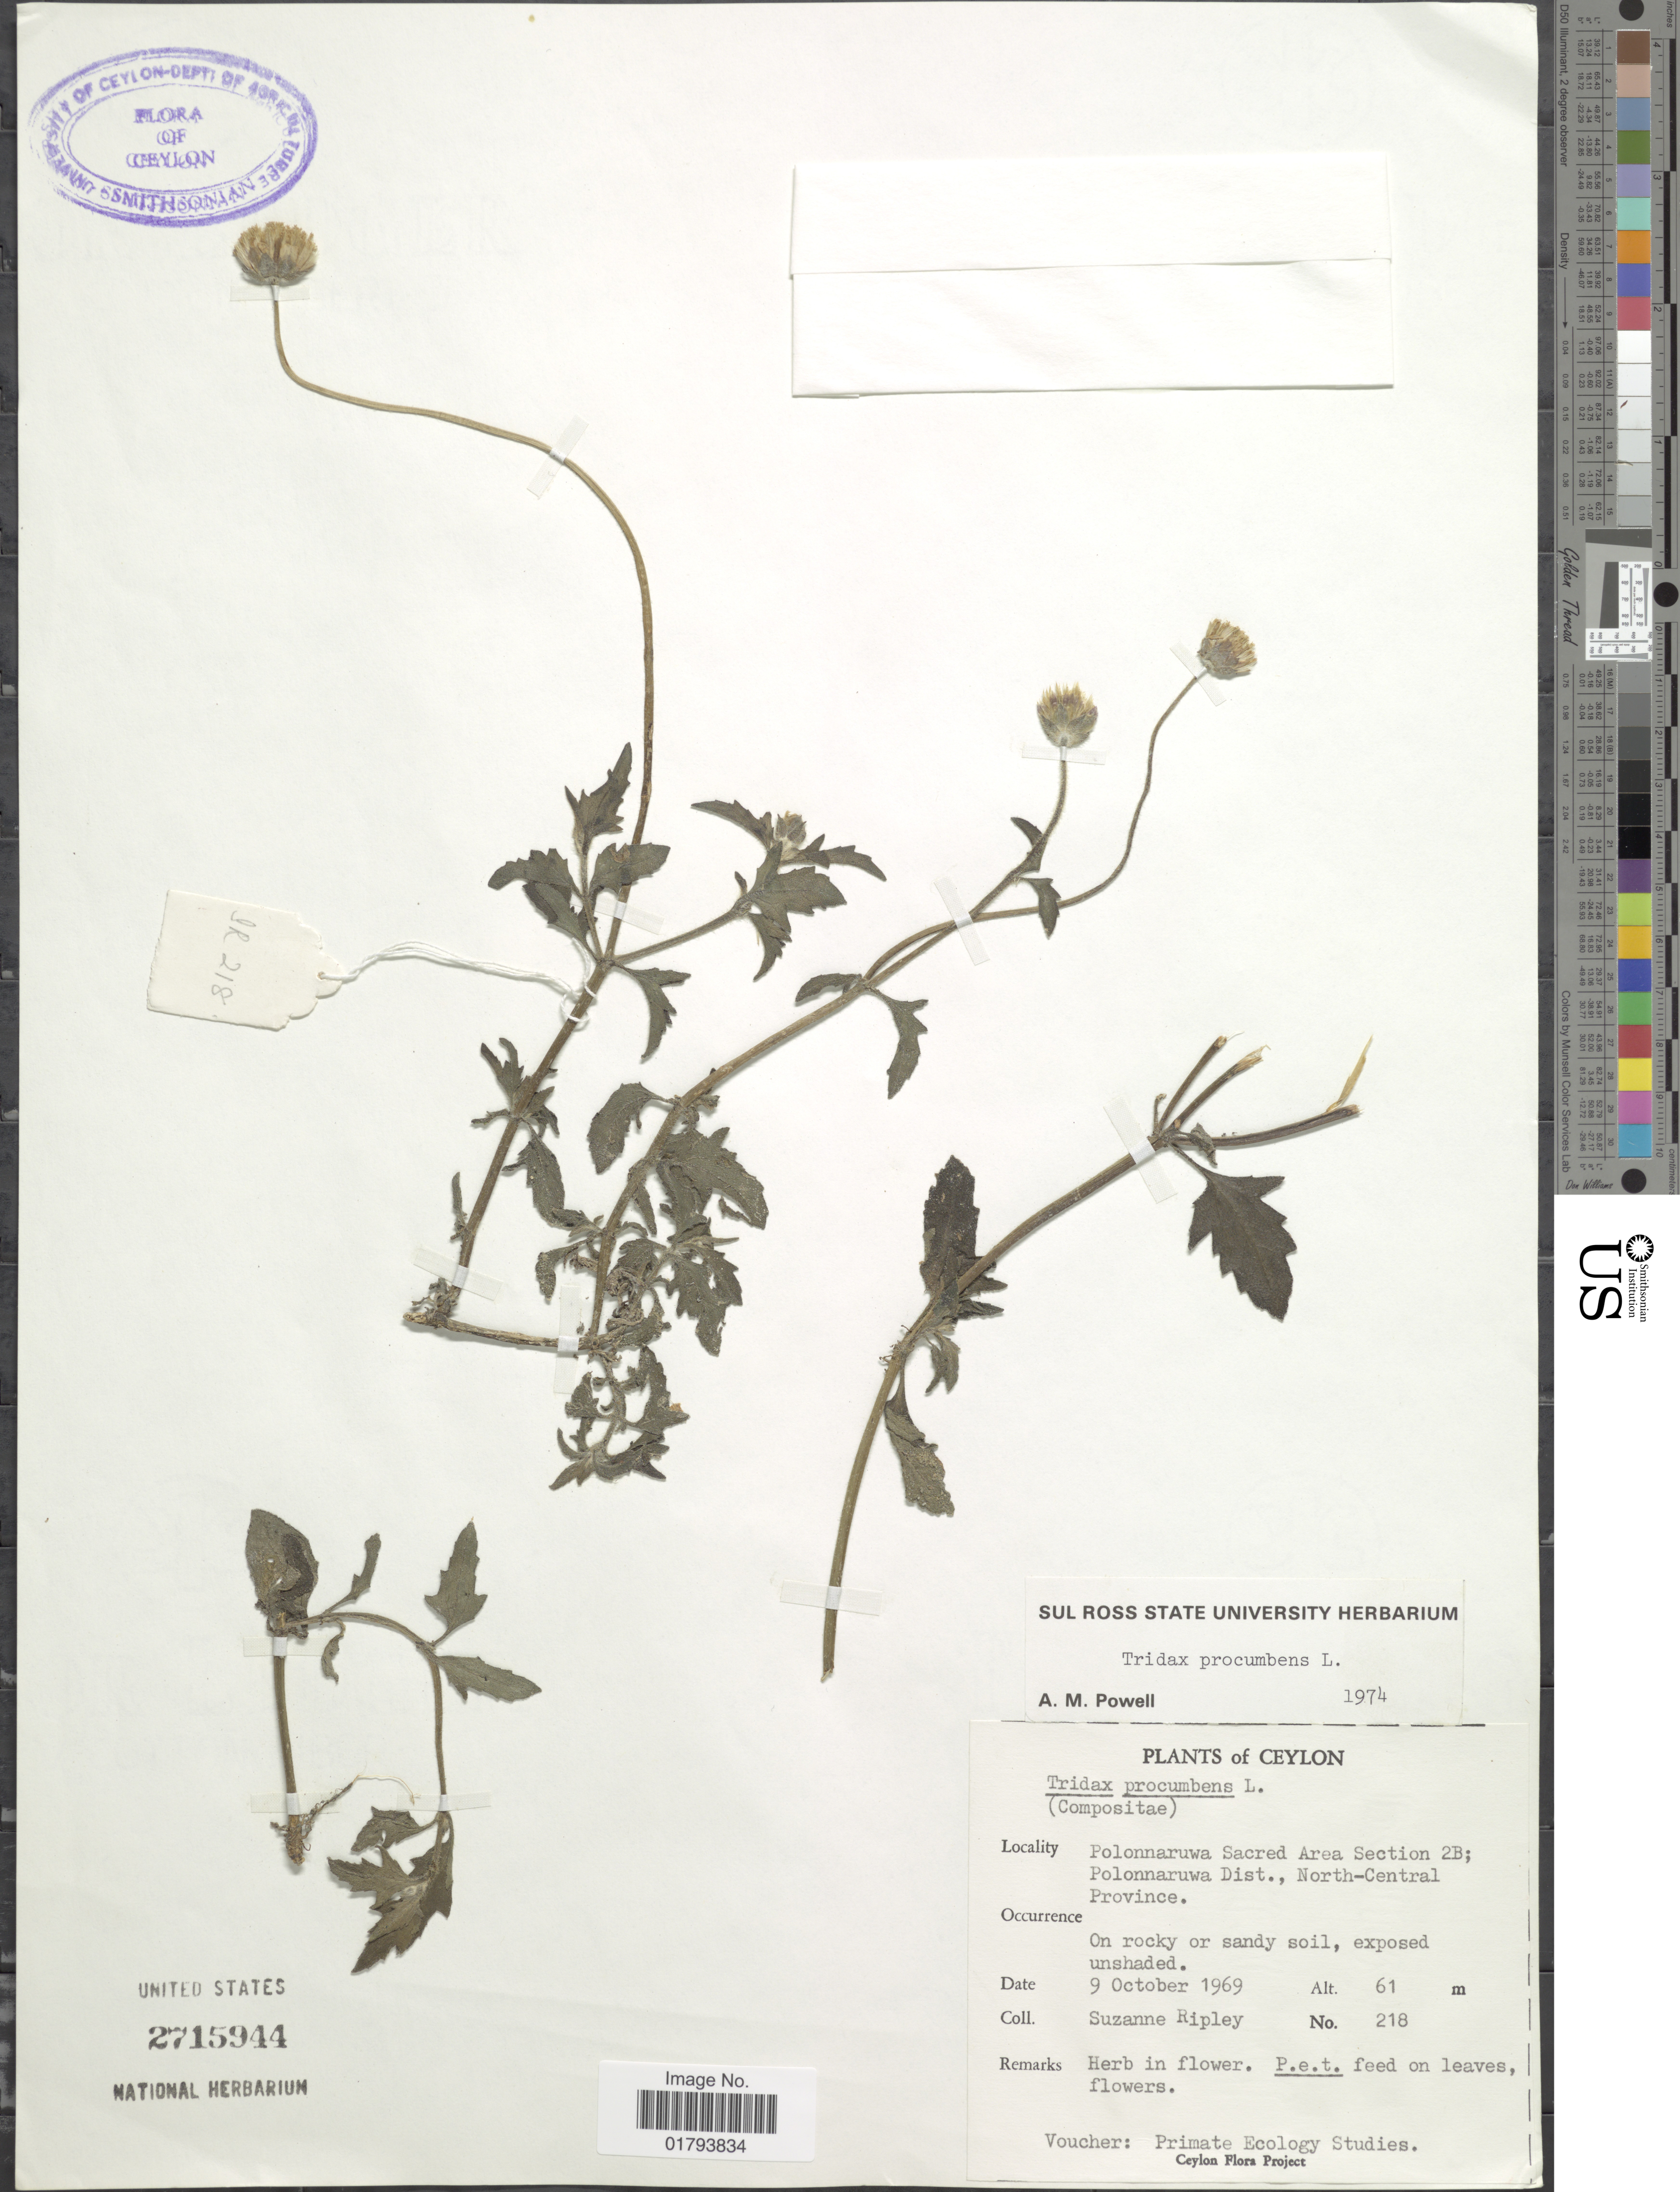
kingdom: Plantae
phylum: Tracheophyta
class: Magnoliopsida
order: Asterales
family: Asteraceae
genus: Tridax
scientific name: Tridax procumbens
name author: L.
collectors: S. Ripley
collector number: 218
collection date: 1969-10-09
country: Sri Lanka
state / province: North Central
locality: Ceylon. Polonnaruwa Sacred Area Section 2B; Polonnaruwa Dist.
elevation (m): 61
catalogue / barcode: US 2715944